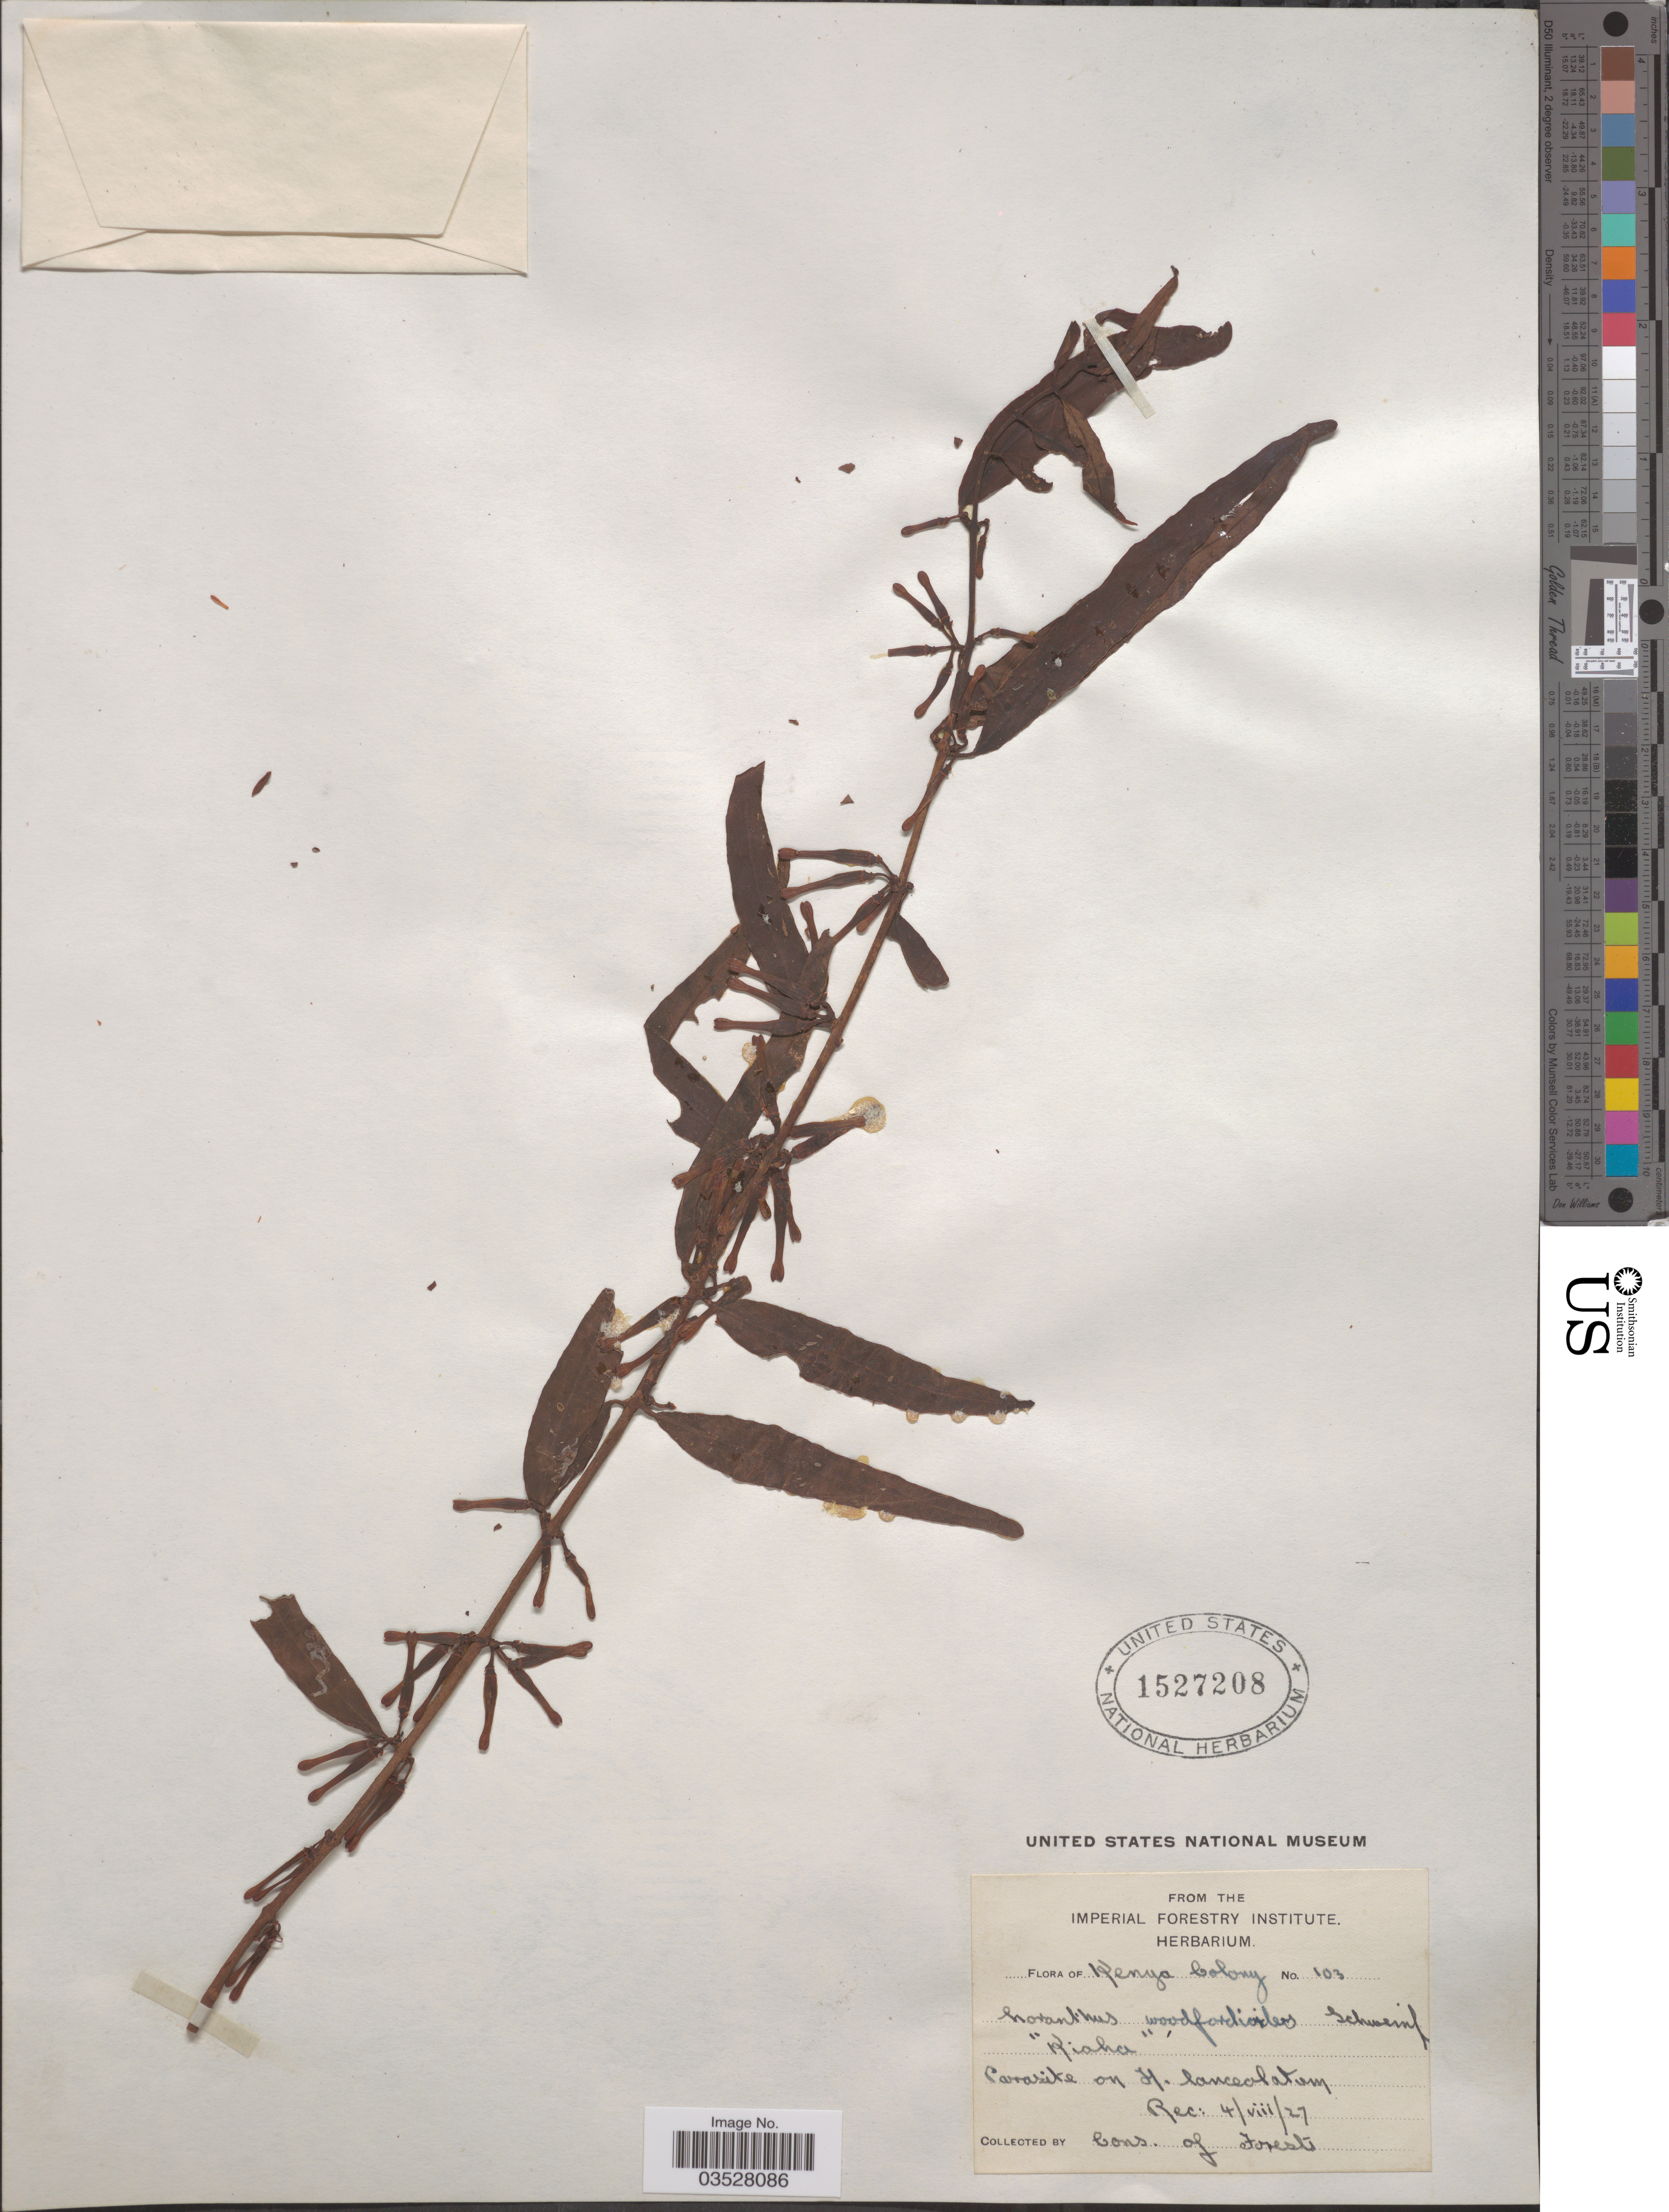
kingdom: Plantae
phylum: Tracheophyta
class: Magnoliopsida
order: Santalales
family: Loranthaceae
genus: Englerina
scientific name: Englerina woodfordioides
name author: Singler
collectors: -. Cons. of Forests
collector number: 103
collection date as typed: Transcribed d/m/y: 4/8/27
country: Kenya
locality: Kenya Colony.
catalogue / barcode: US 1527208